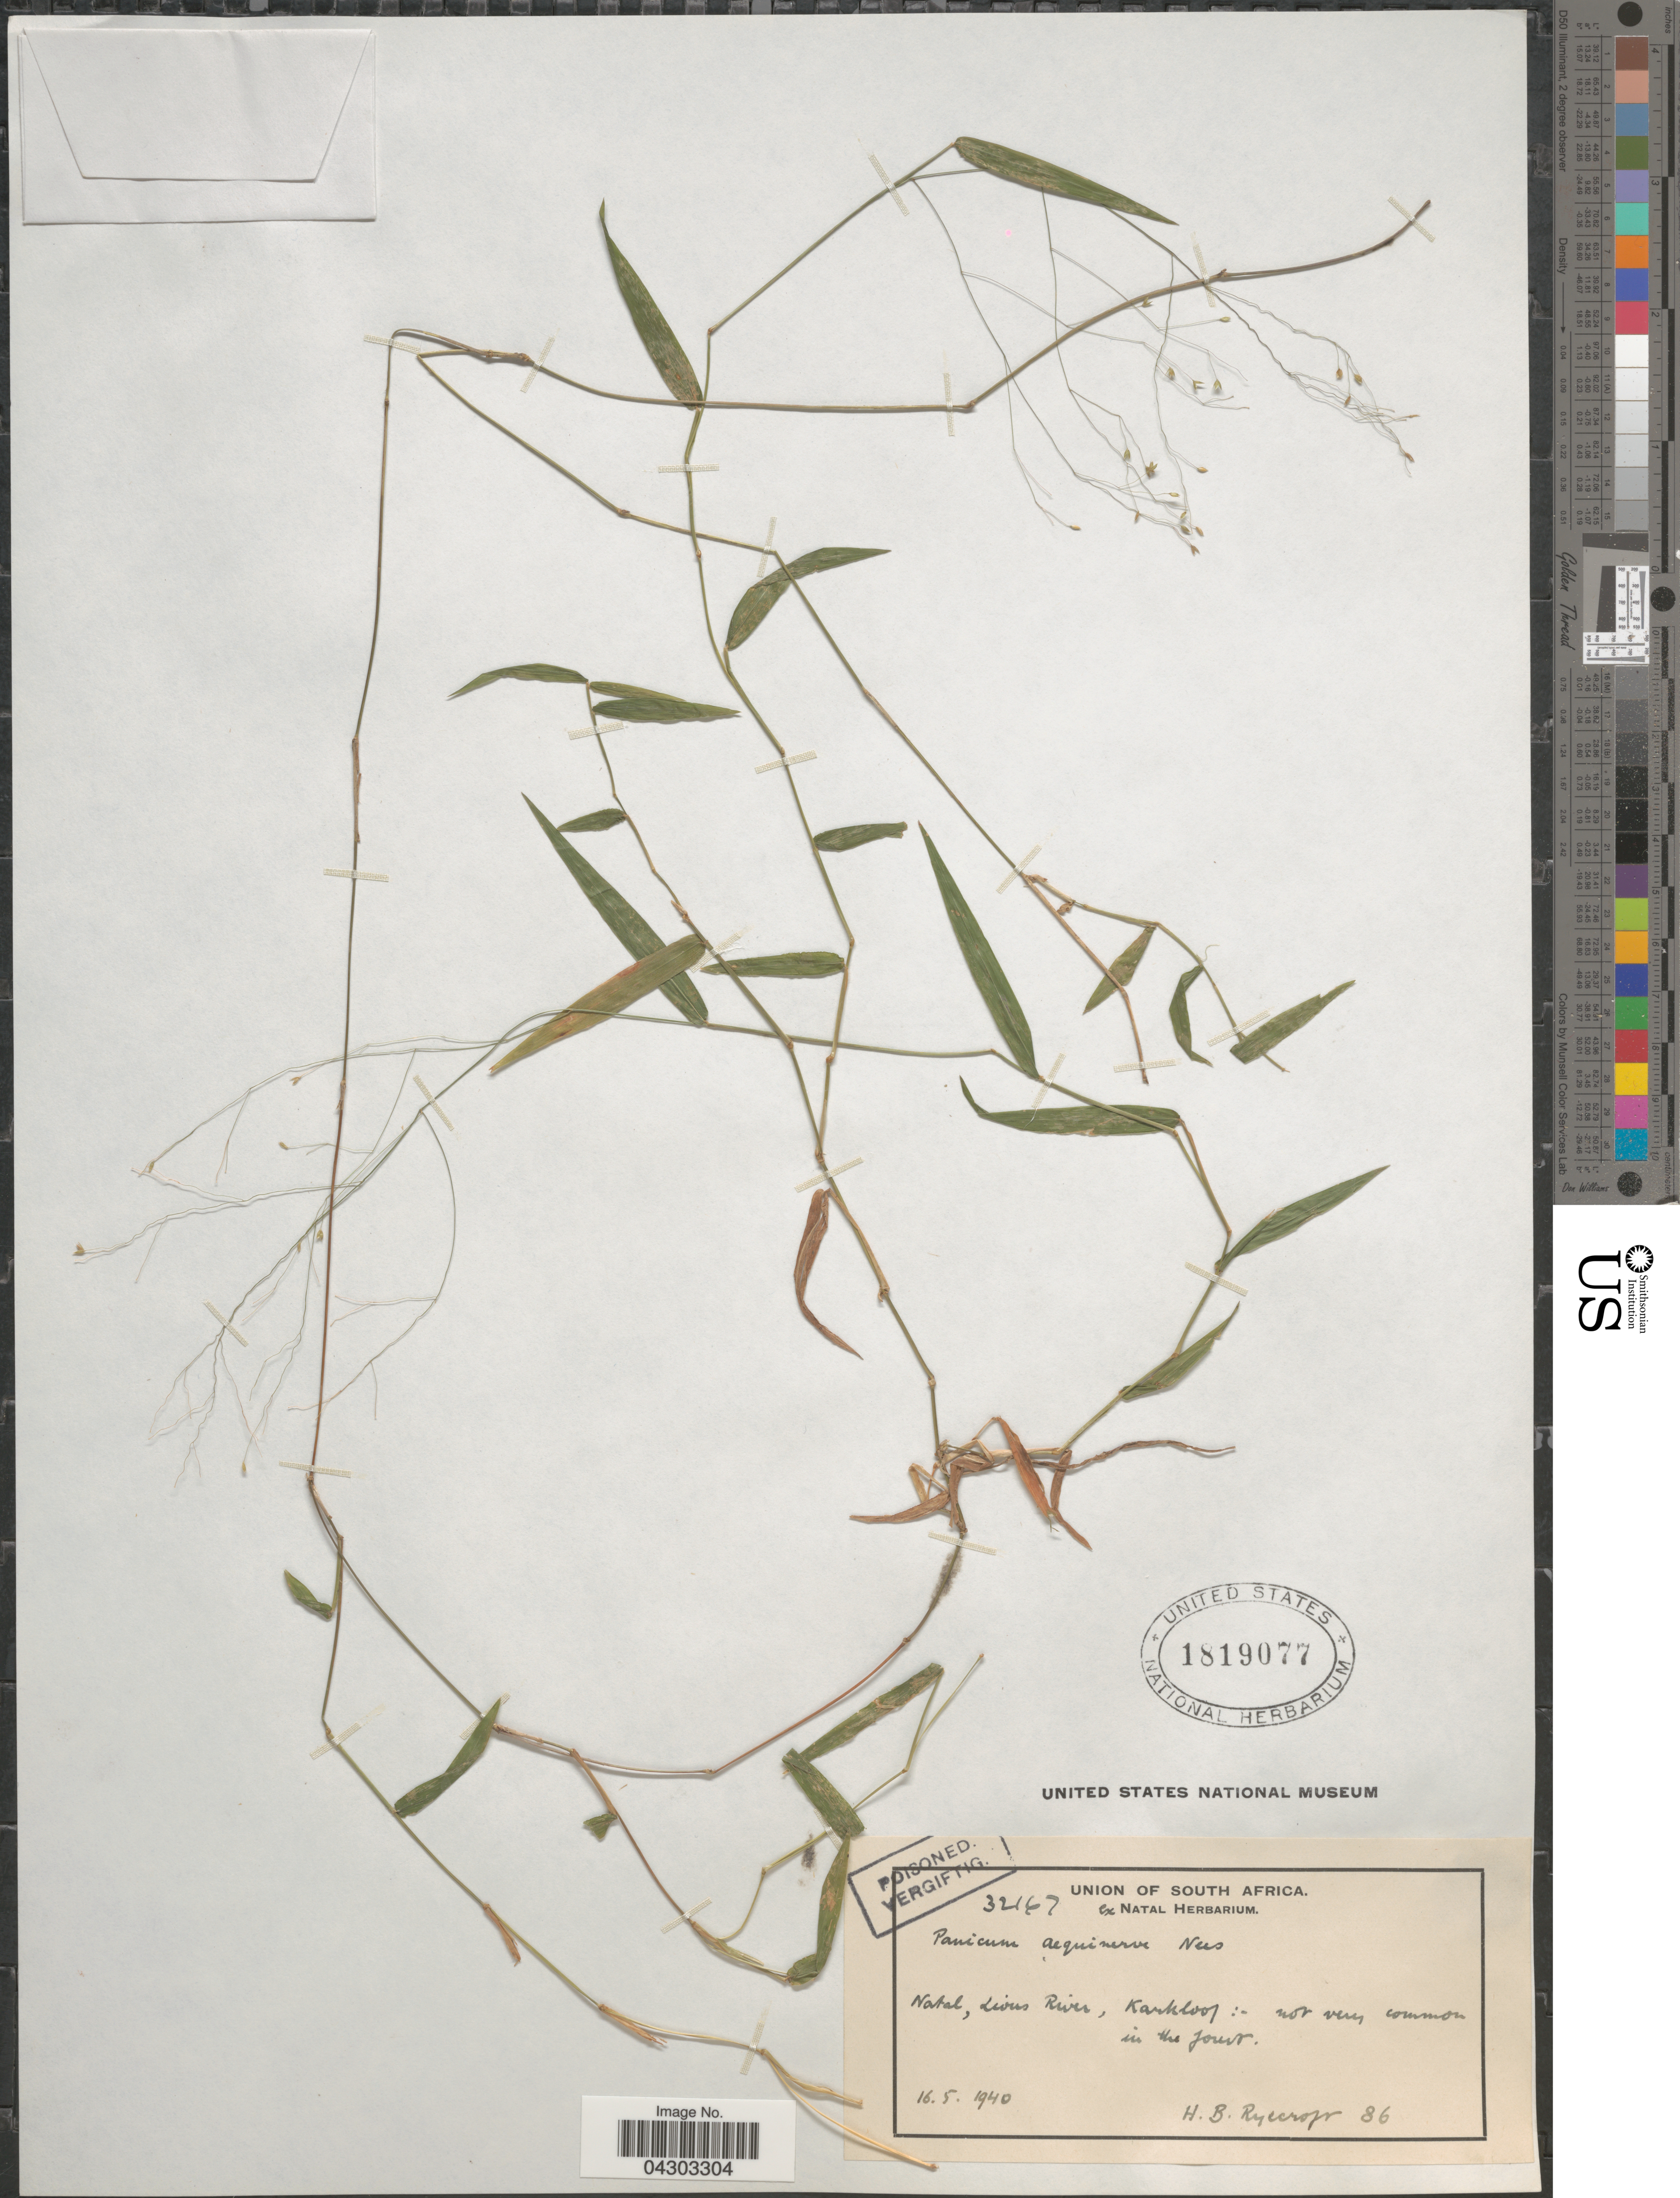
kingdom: Plantae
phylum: Tracheophyta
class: Liliopsida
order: Poales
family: Poaceae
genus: Panicum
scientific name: Panicum aequinerve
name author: Nees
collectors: H. Ryecroft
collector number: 86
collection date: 1940-05-16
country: South Africa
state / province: KwaZulu-Natal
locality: Union of South Africa. Natal, Lions River, Karkloof.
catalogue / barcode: US 1819077